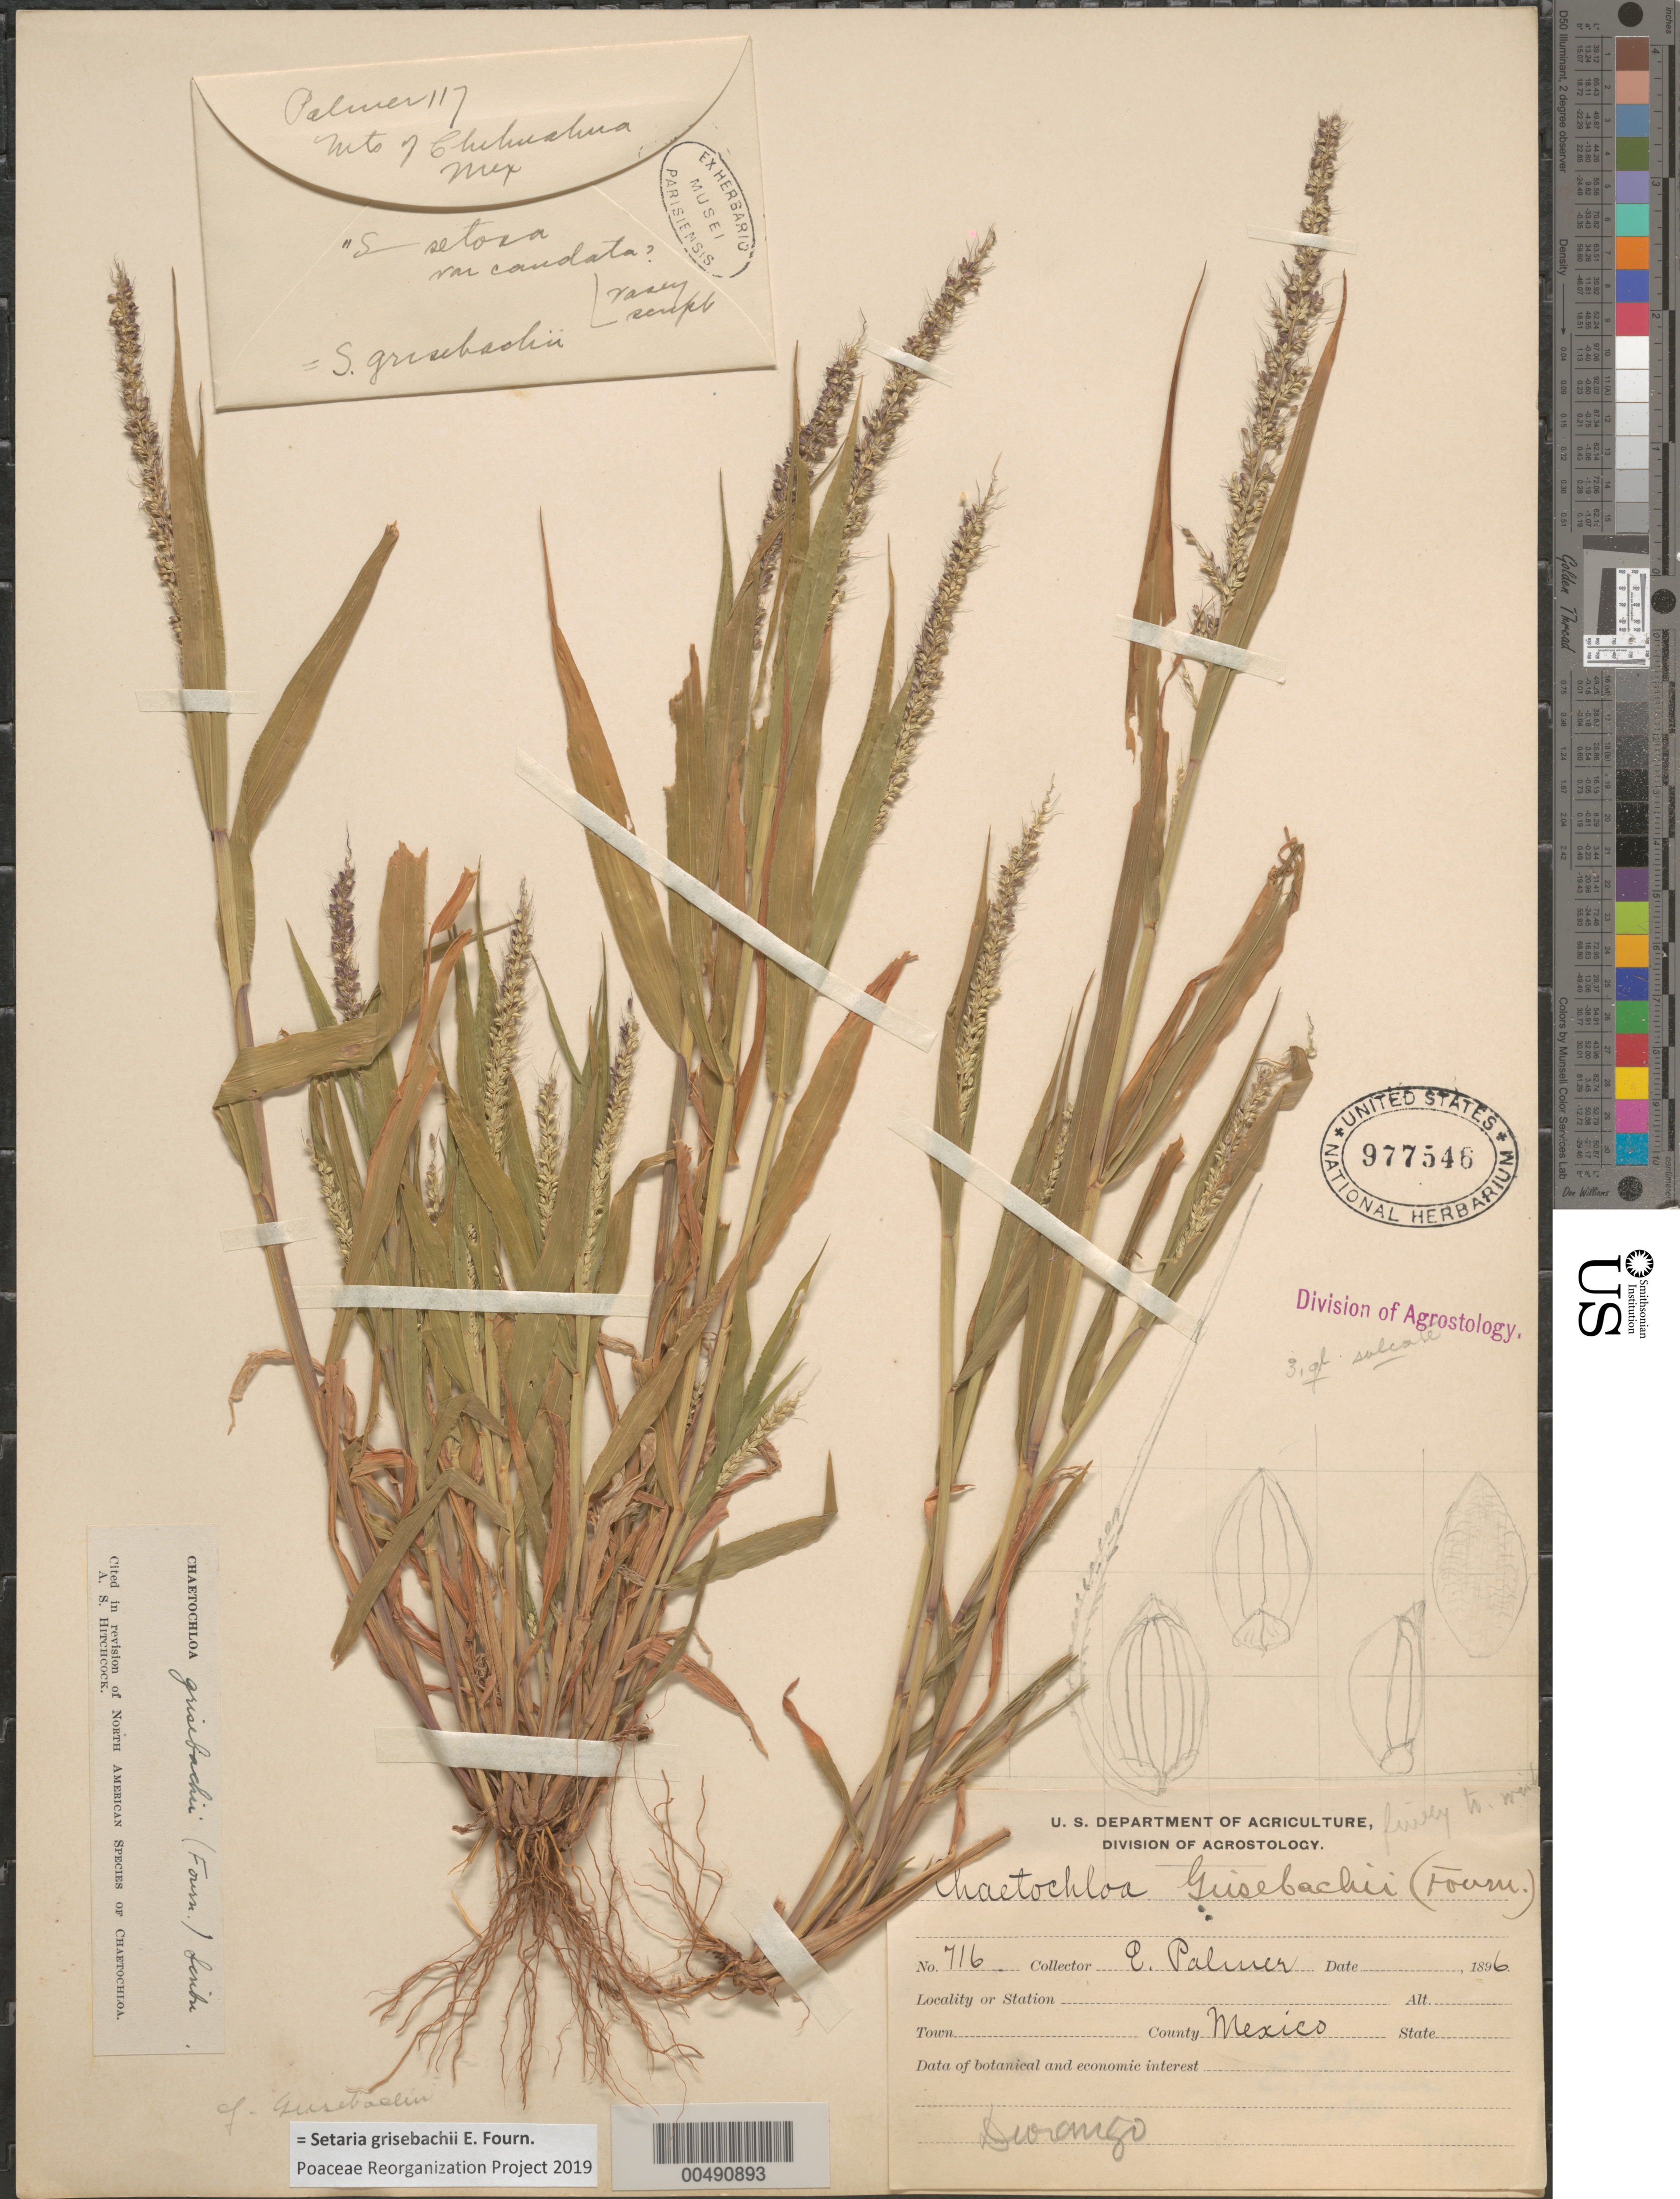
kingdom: Plantae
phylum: Tracheophyta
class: Liliopsida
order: Poales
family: Poaceae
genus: Setaria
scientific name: Setaria grisebachii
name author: E. Fourn.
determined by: Poaceae Reorganization Project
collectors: E. Palmer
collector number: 716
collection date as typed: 1896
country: Mexico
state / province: Durango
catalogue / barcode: US 977546